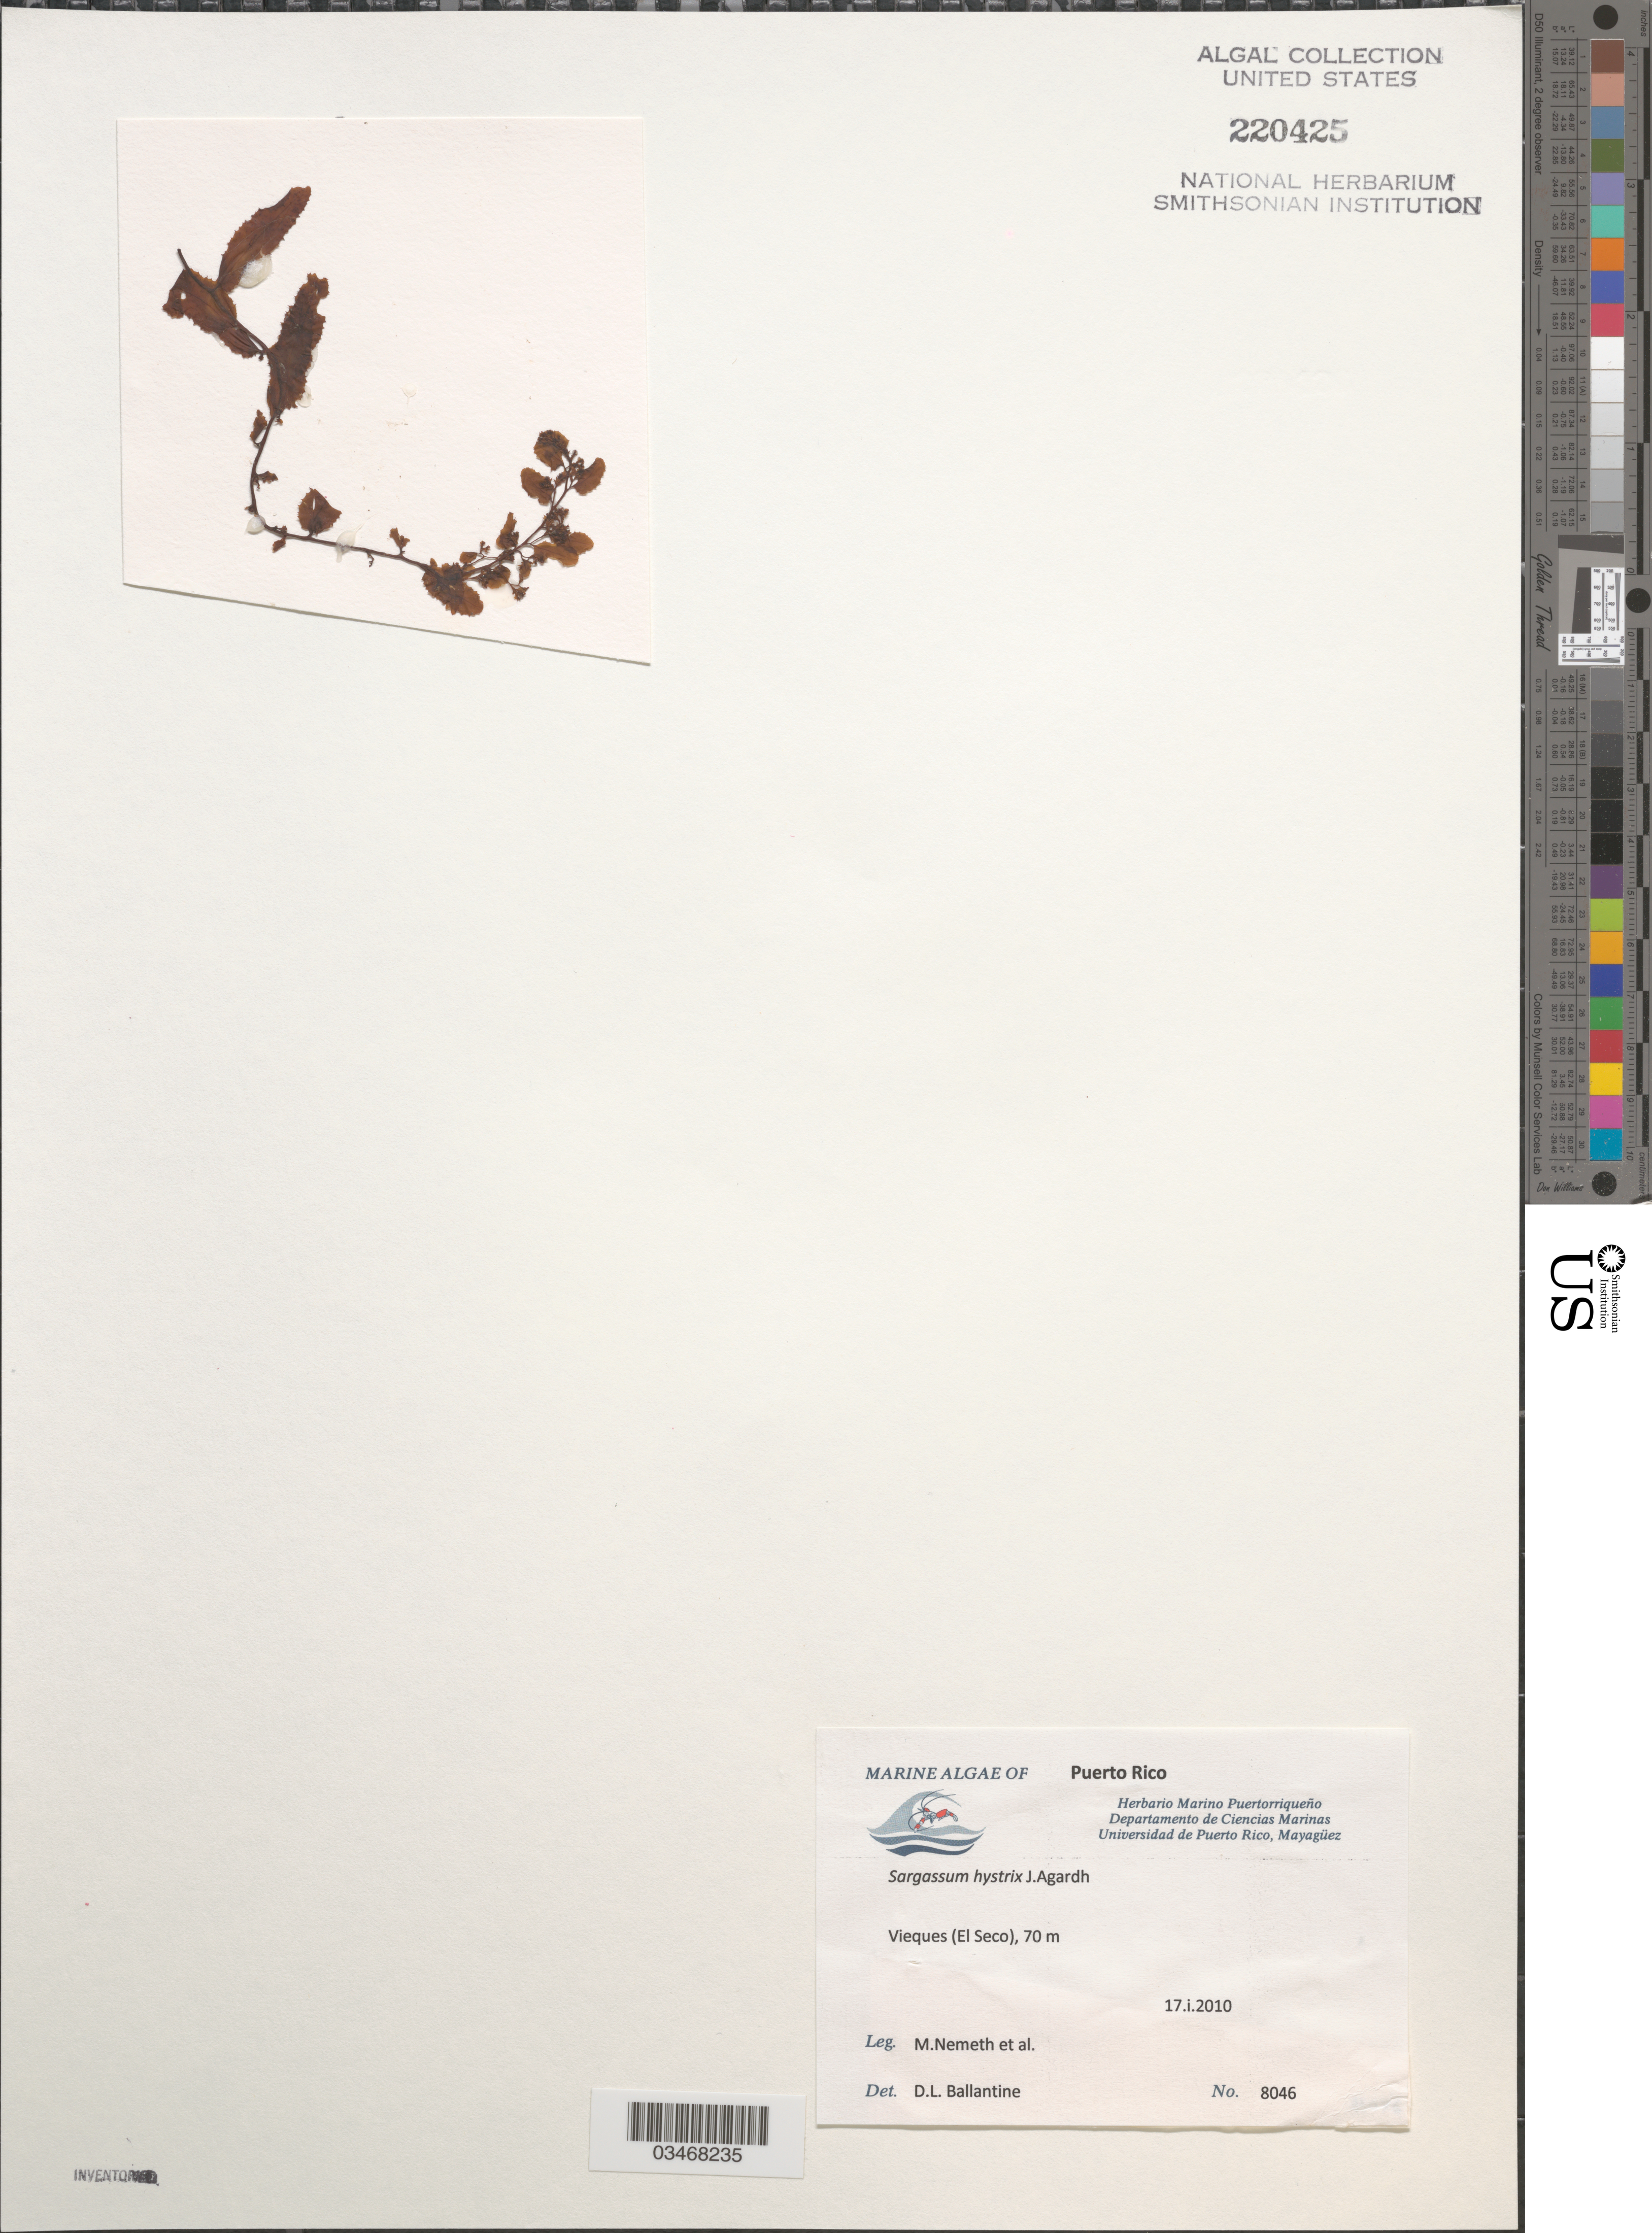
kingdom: Chromista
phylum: Ochrophyta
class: Phaeophyceae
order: Fucales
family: Sargassaceae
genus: Sargassum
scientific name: Sargassum hystrix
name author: J. Agardh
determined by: Ballantine, D. L.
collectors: M. Nemeth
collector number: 8046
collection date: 2010-01-17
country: Puerto Rico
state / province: Vieques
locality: El Seco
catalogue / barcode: US 220425